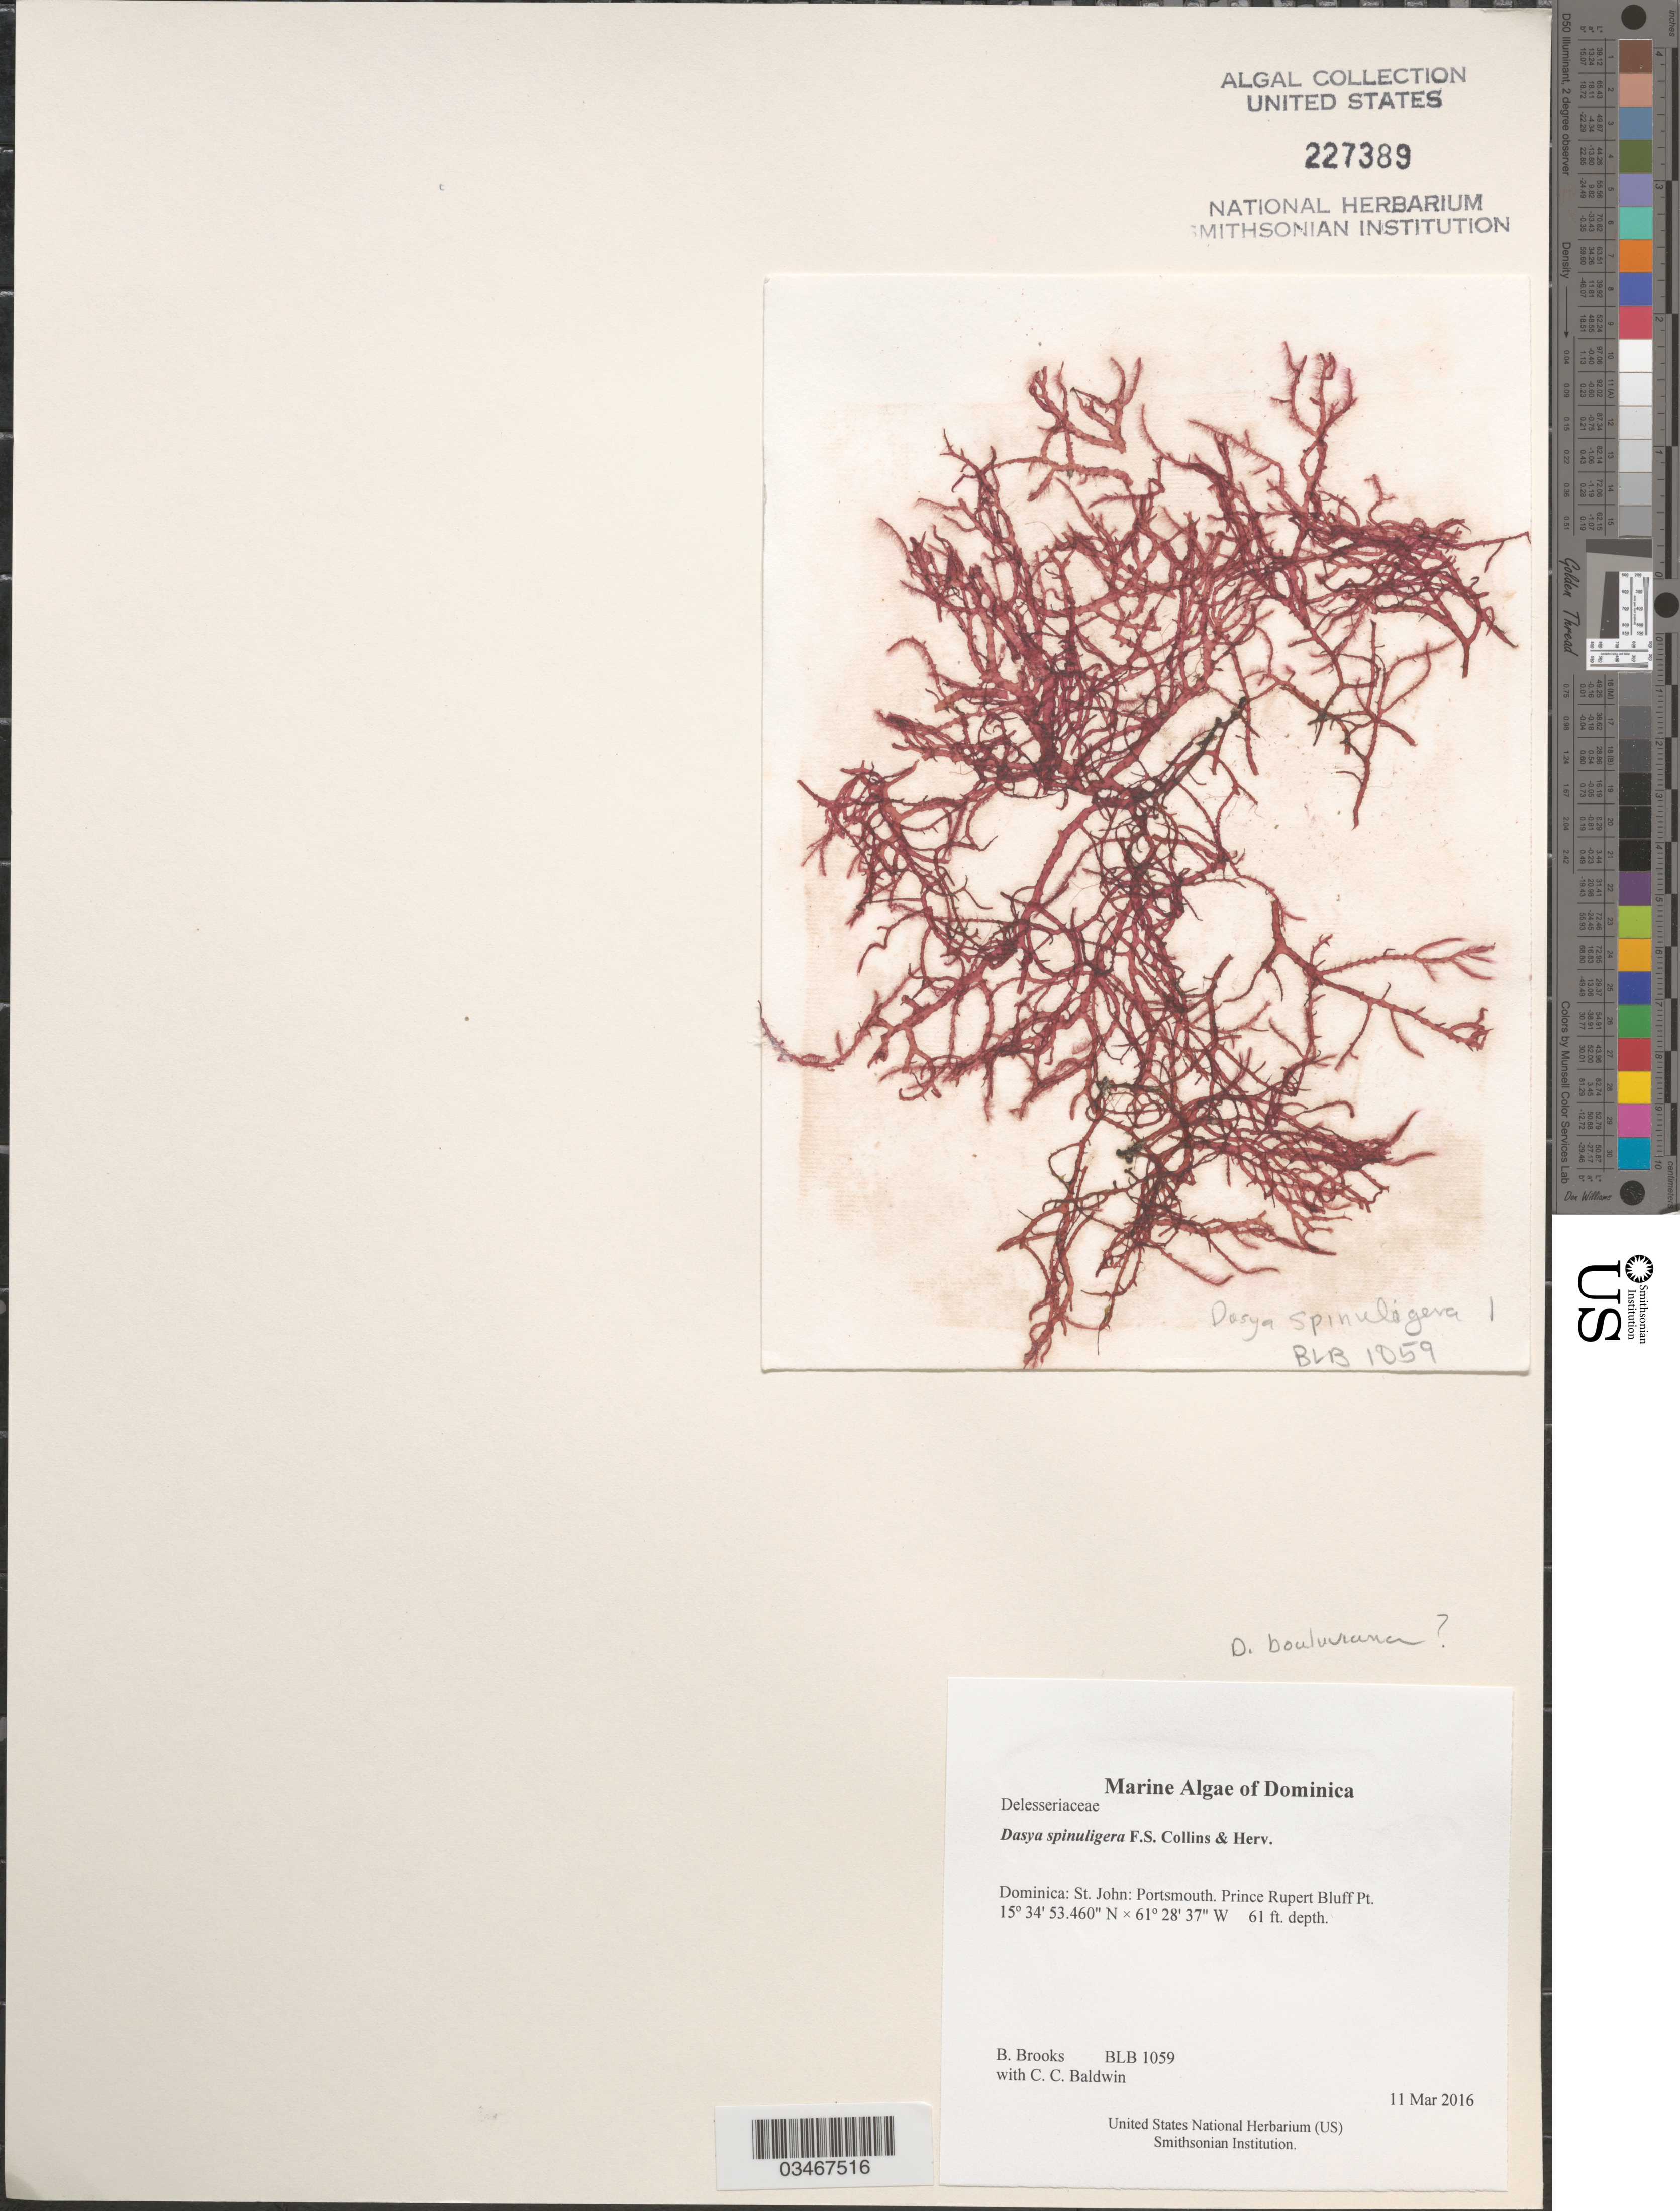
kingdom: Plantae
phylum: Rhodophyta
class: Florideophyceae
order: Ceramiales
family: Dasyaceae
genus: Dasya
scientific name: Dasya spinuligera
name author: Collins & Herv.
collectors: B. Brooks & C. C. Baldwin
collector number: BLB 1059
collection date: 2016-03-11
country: Dominica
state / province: St. John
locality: Portsmouth. Prince Rubert Bluff Pt.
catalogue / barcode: US 227389